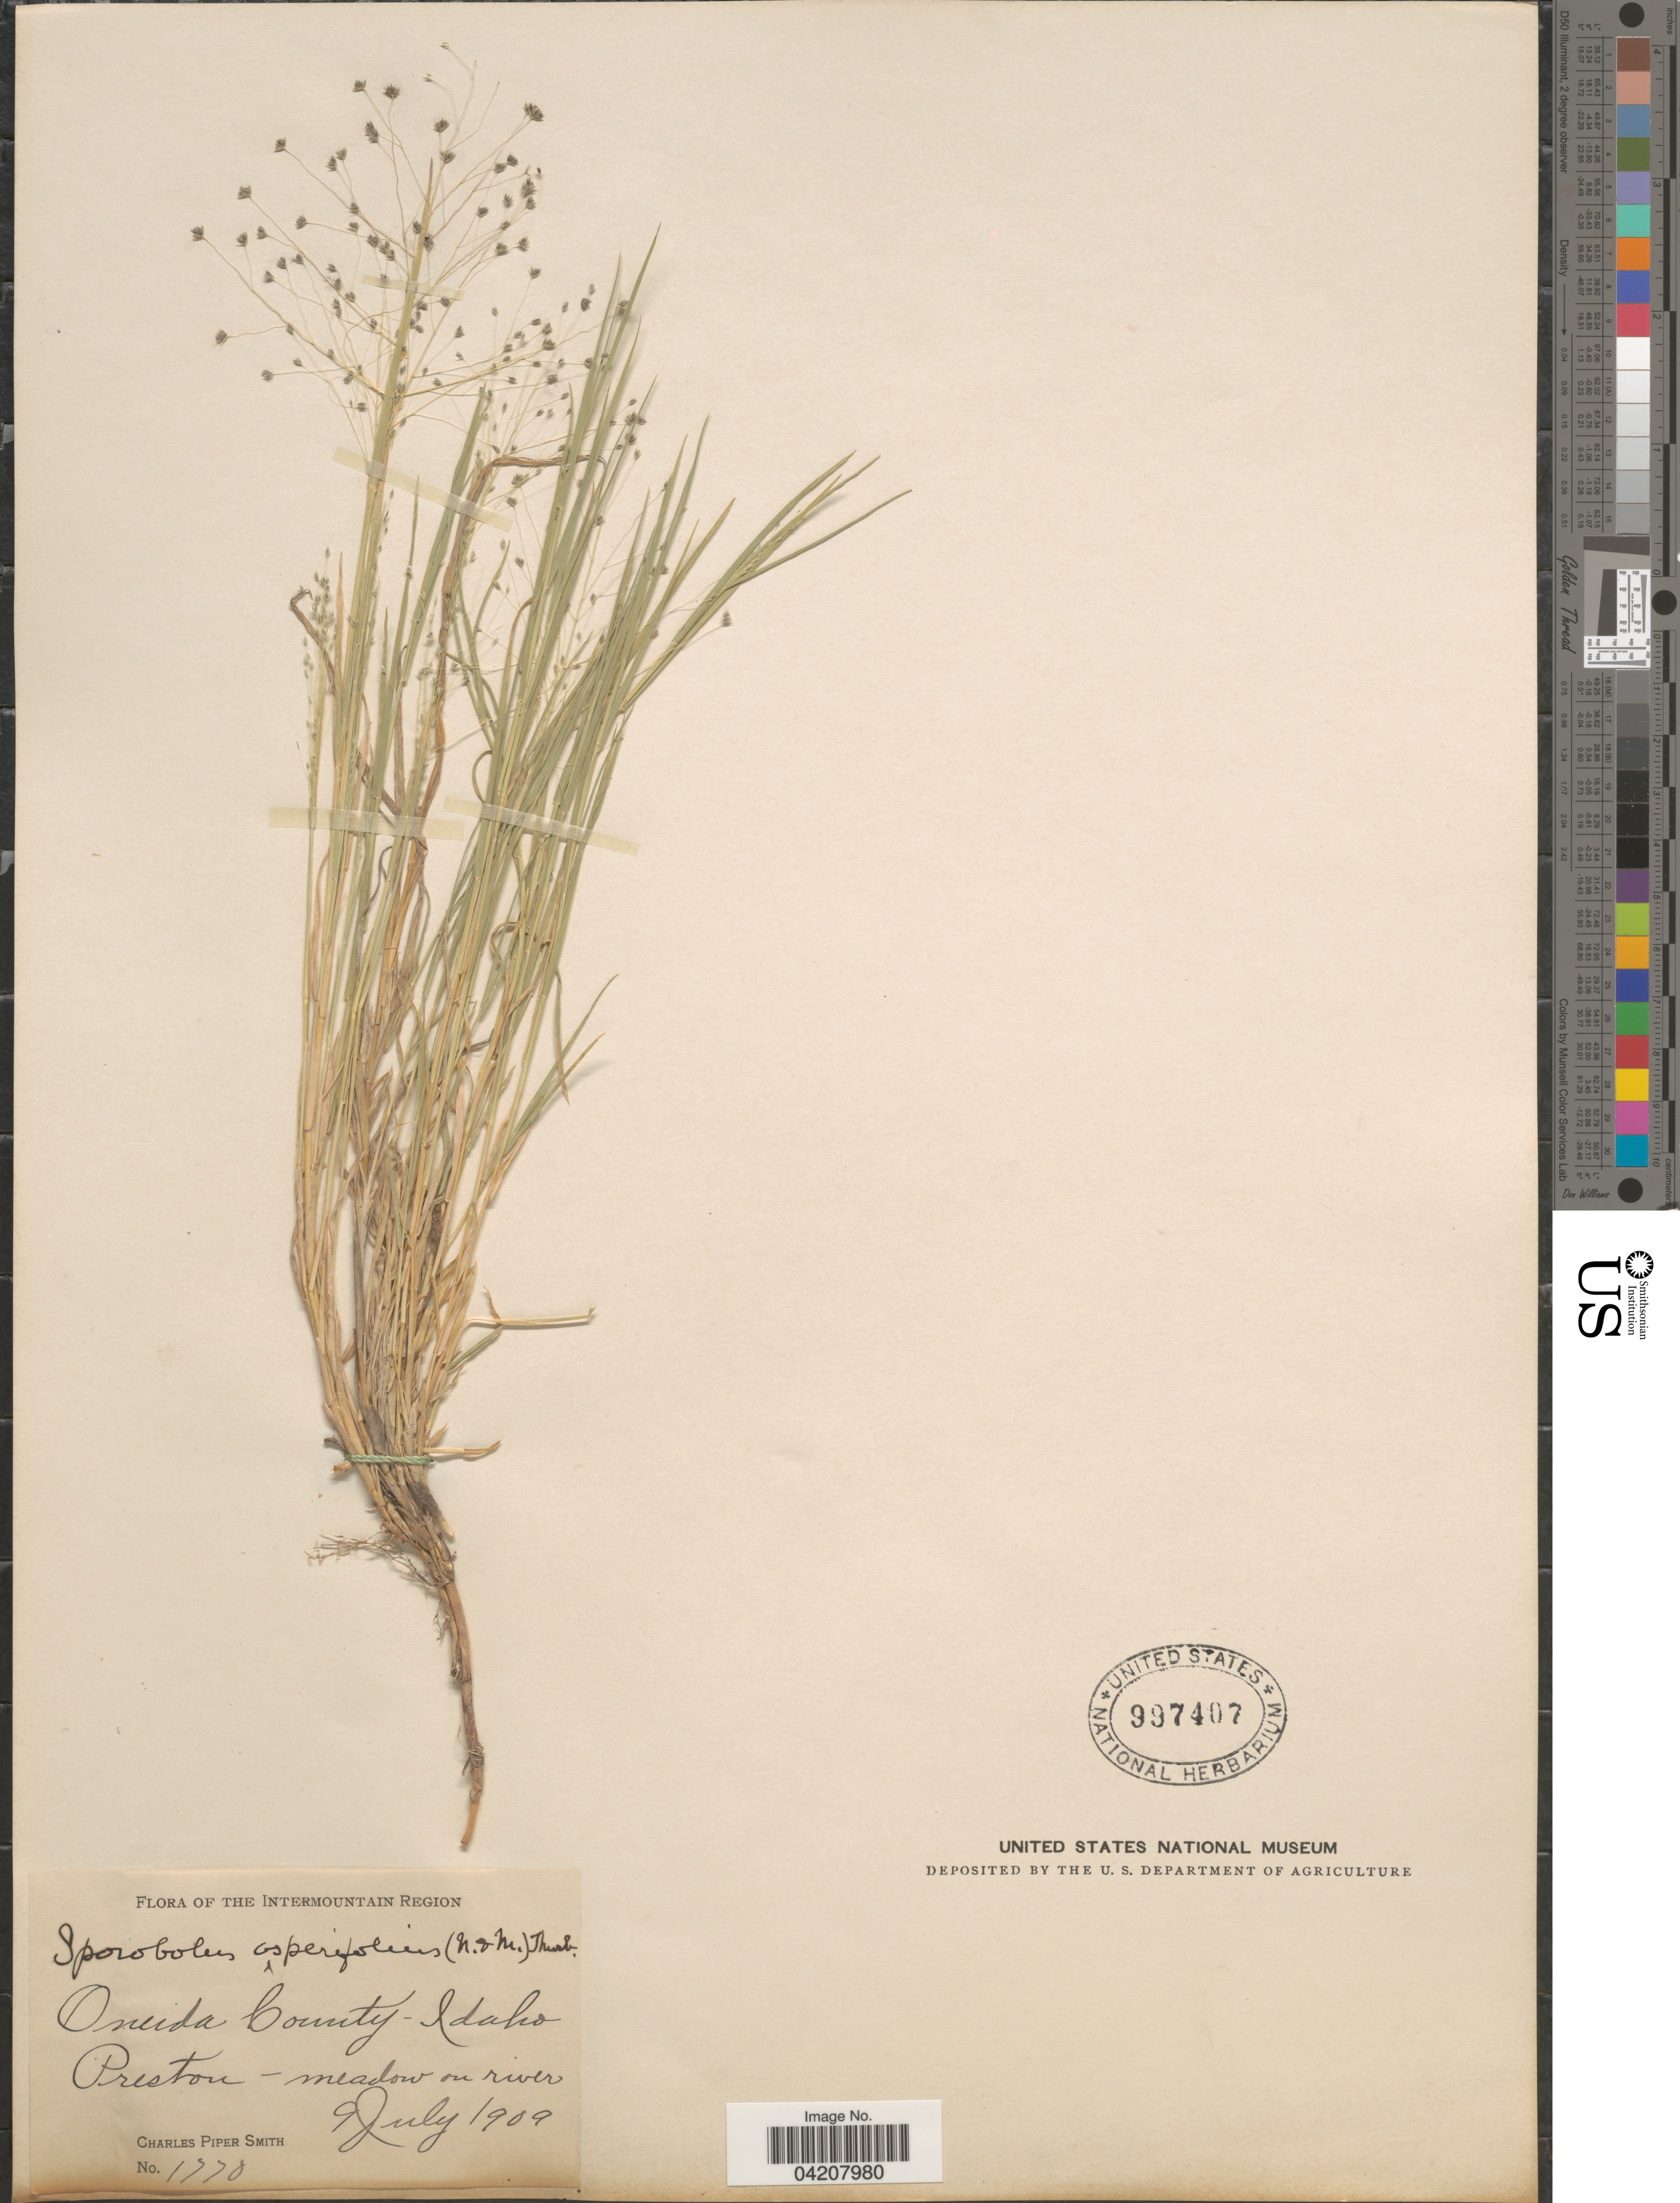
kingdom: Plantae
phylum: Tracheophyta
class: Liliopsida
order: Poales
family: Poaceae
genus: Muhlenbergia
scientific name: Muhlenbergia asperifolia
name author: (Nees & Meyen ex Trin.) Parodi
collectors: C. P. Smith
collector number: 1770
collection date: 1909-07-09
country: United States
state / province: Idaho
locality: The Intermountain Region. Oneida County. Preston - meadow on river.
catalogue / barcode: US 997407